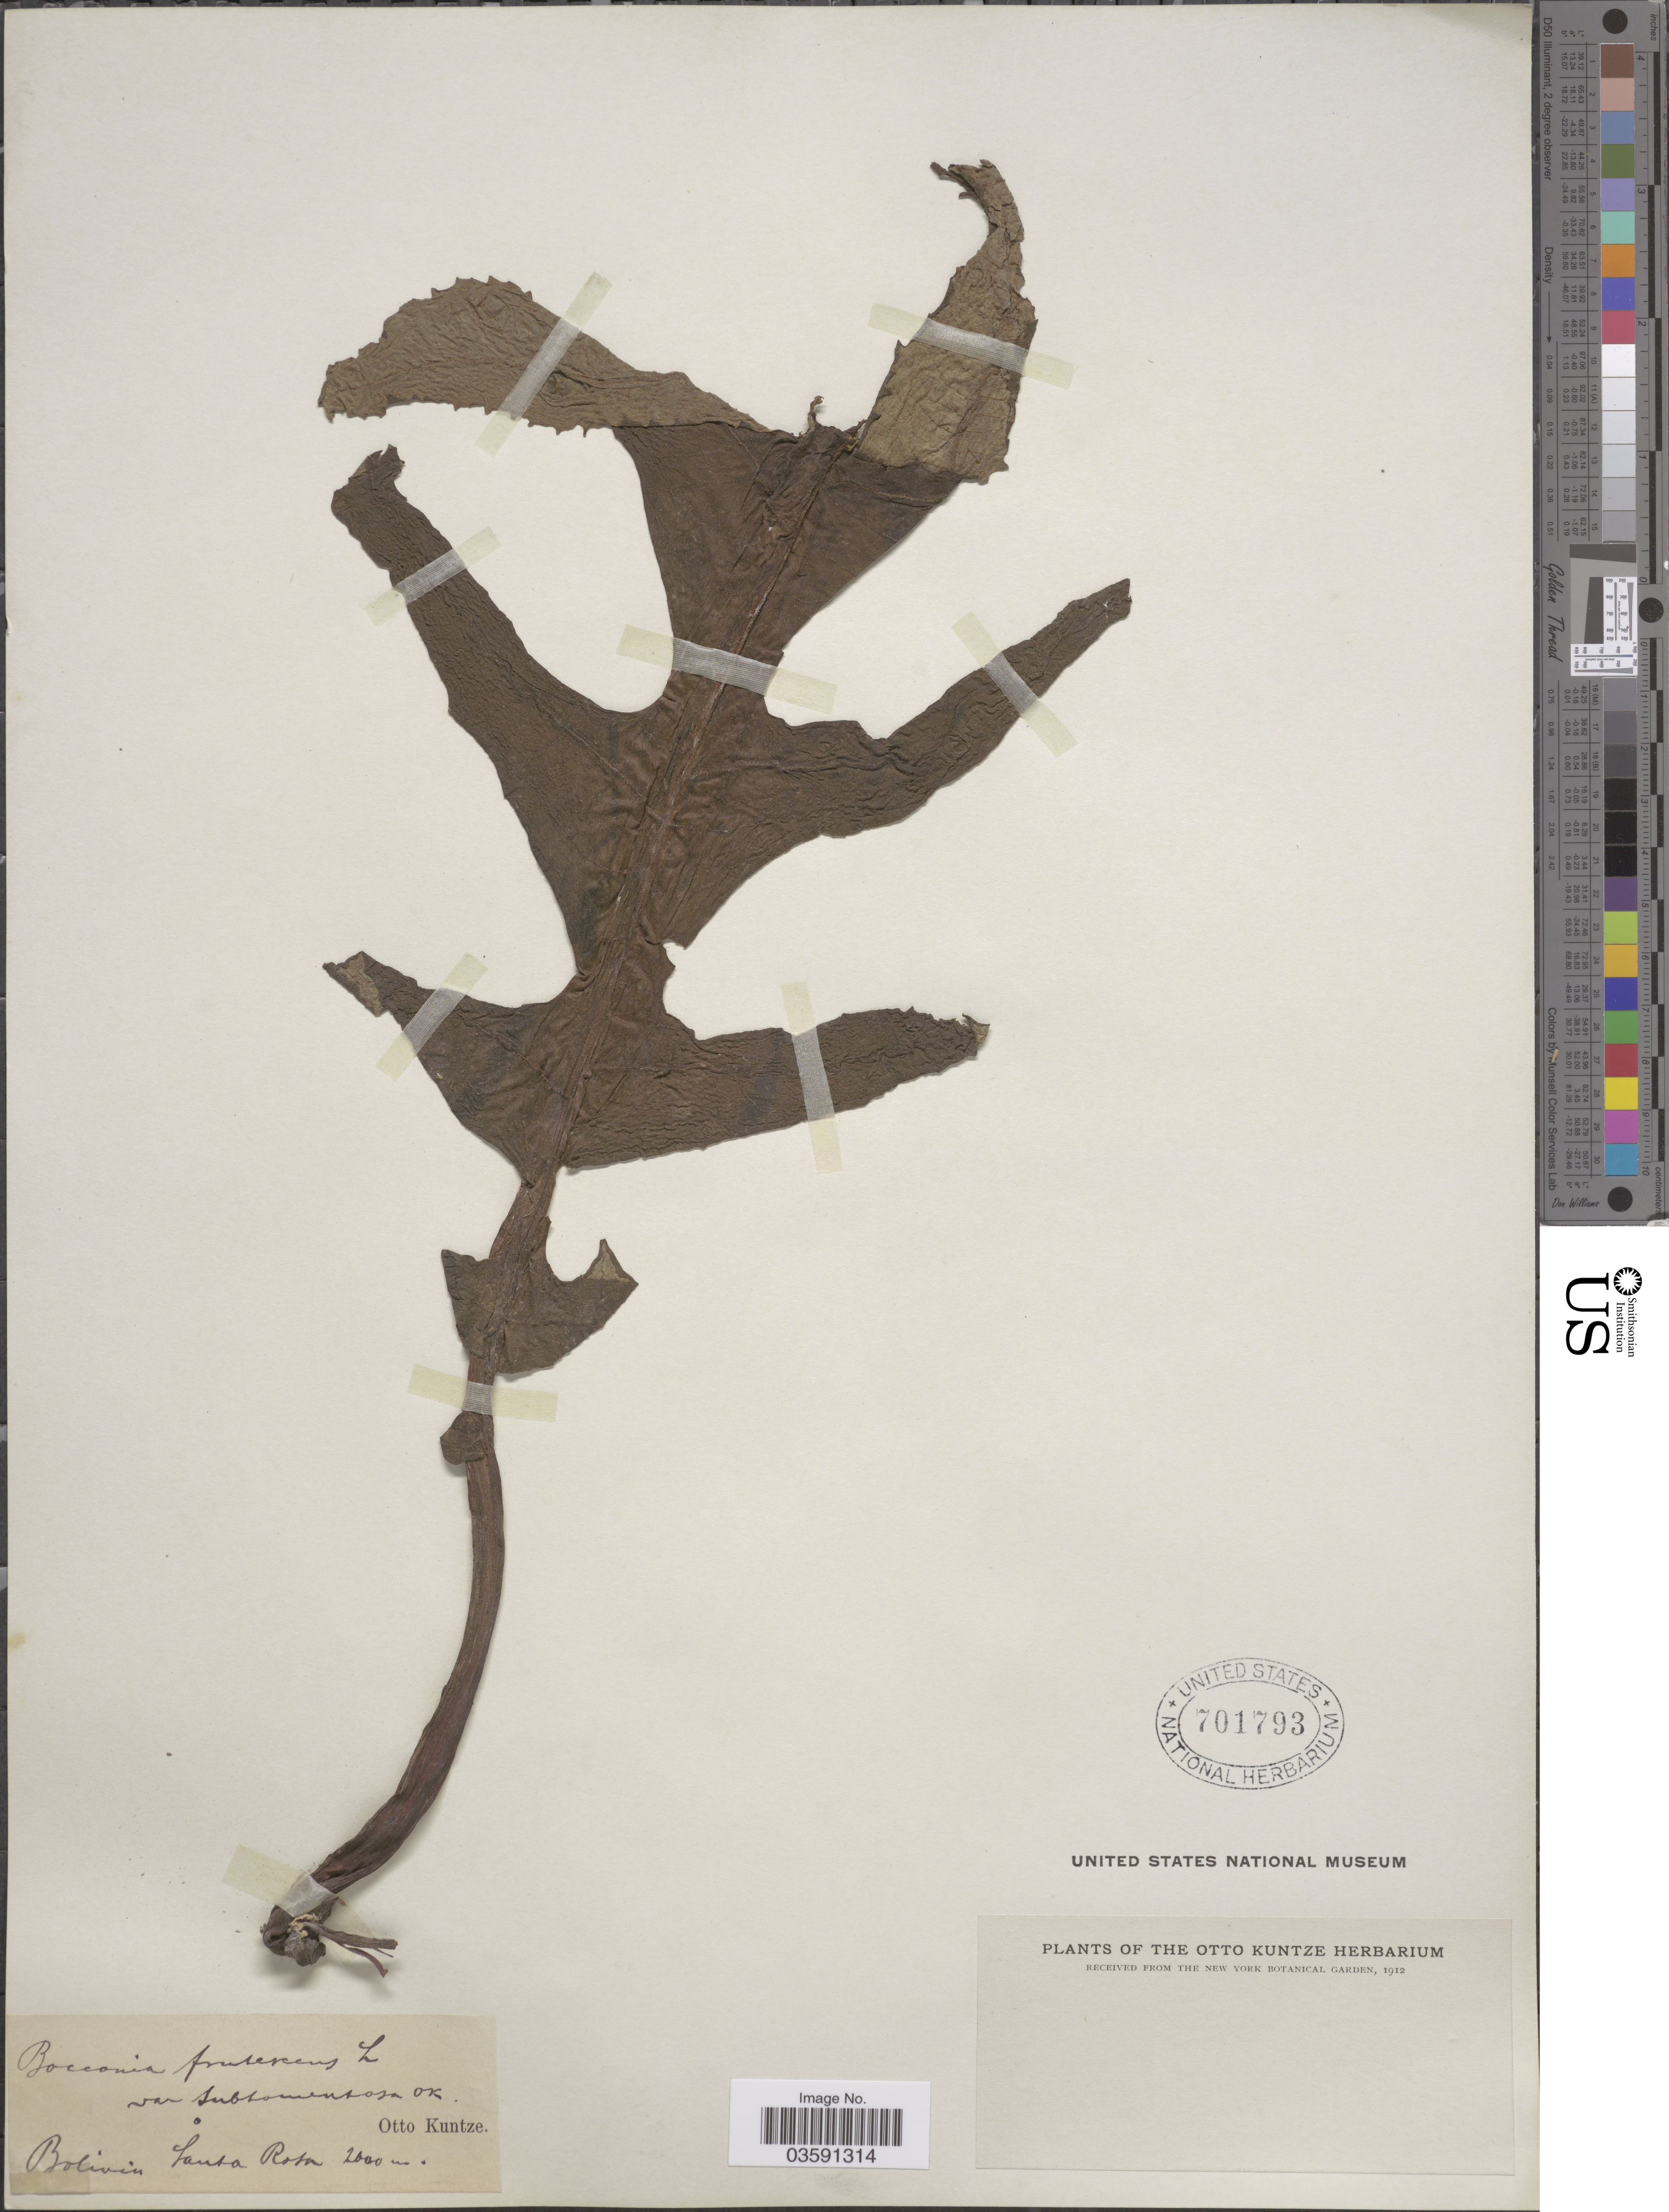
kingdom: Plantae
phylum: Tracheophyta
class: Magnoliopsida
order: Ranunculales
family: Papaveraceae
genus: Bocconia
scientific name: Bocconia integrifolia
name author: Bonpl.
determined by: Strong, Mark T., (BOT), Smithsonian Institution - National Museum of Natural History (UNITED STATES)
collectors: C.E.O. Kuntze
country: Bolivia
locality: Santa Rosa.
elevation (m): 2600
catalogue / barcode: US 701793